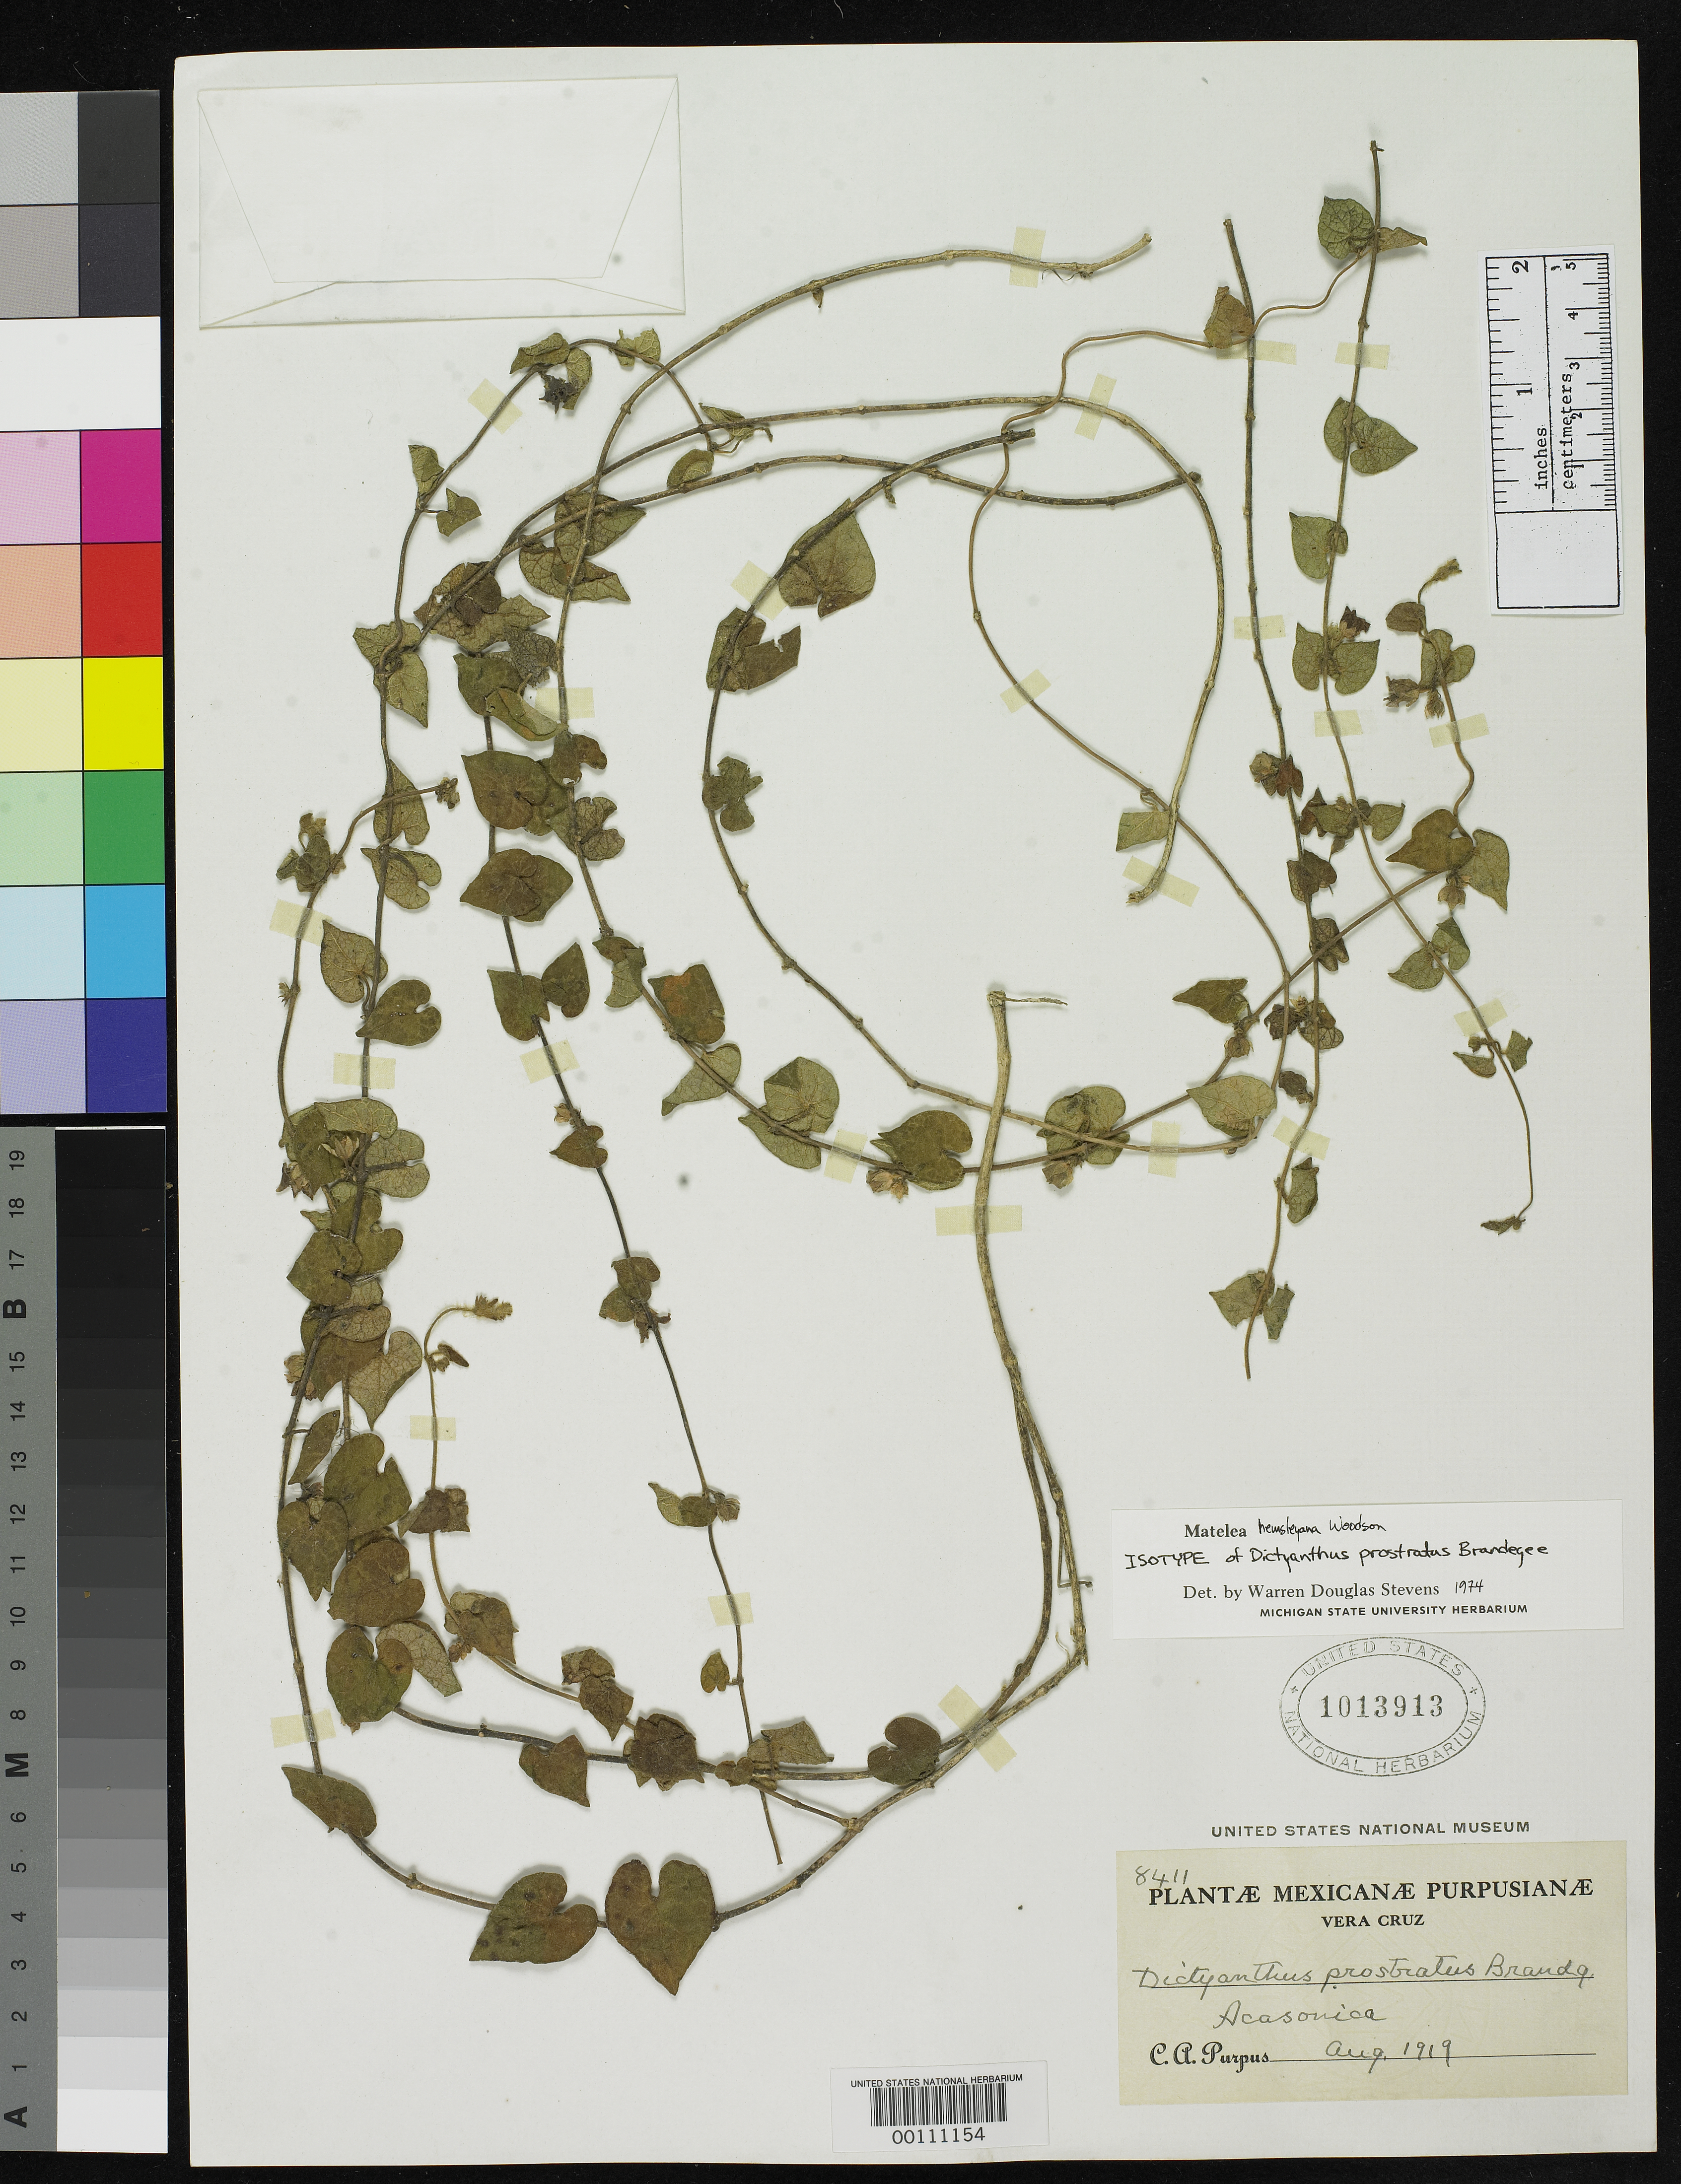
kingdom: Plantae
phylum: Tracheophyta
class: Magnoliopsida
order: Gentianales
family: Apocynaceae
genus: Dictyanthus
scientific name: Dictyanthus prostratus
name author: Brandegee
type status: Isotype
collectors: C. A. Purpus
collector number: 8411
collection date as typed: Aug 1919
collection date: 1919-08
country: Mexico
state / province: Veracruz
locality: Near Acasonica.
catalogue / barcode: US 1013913